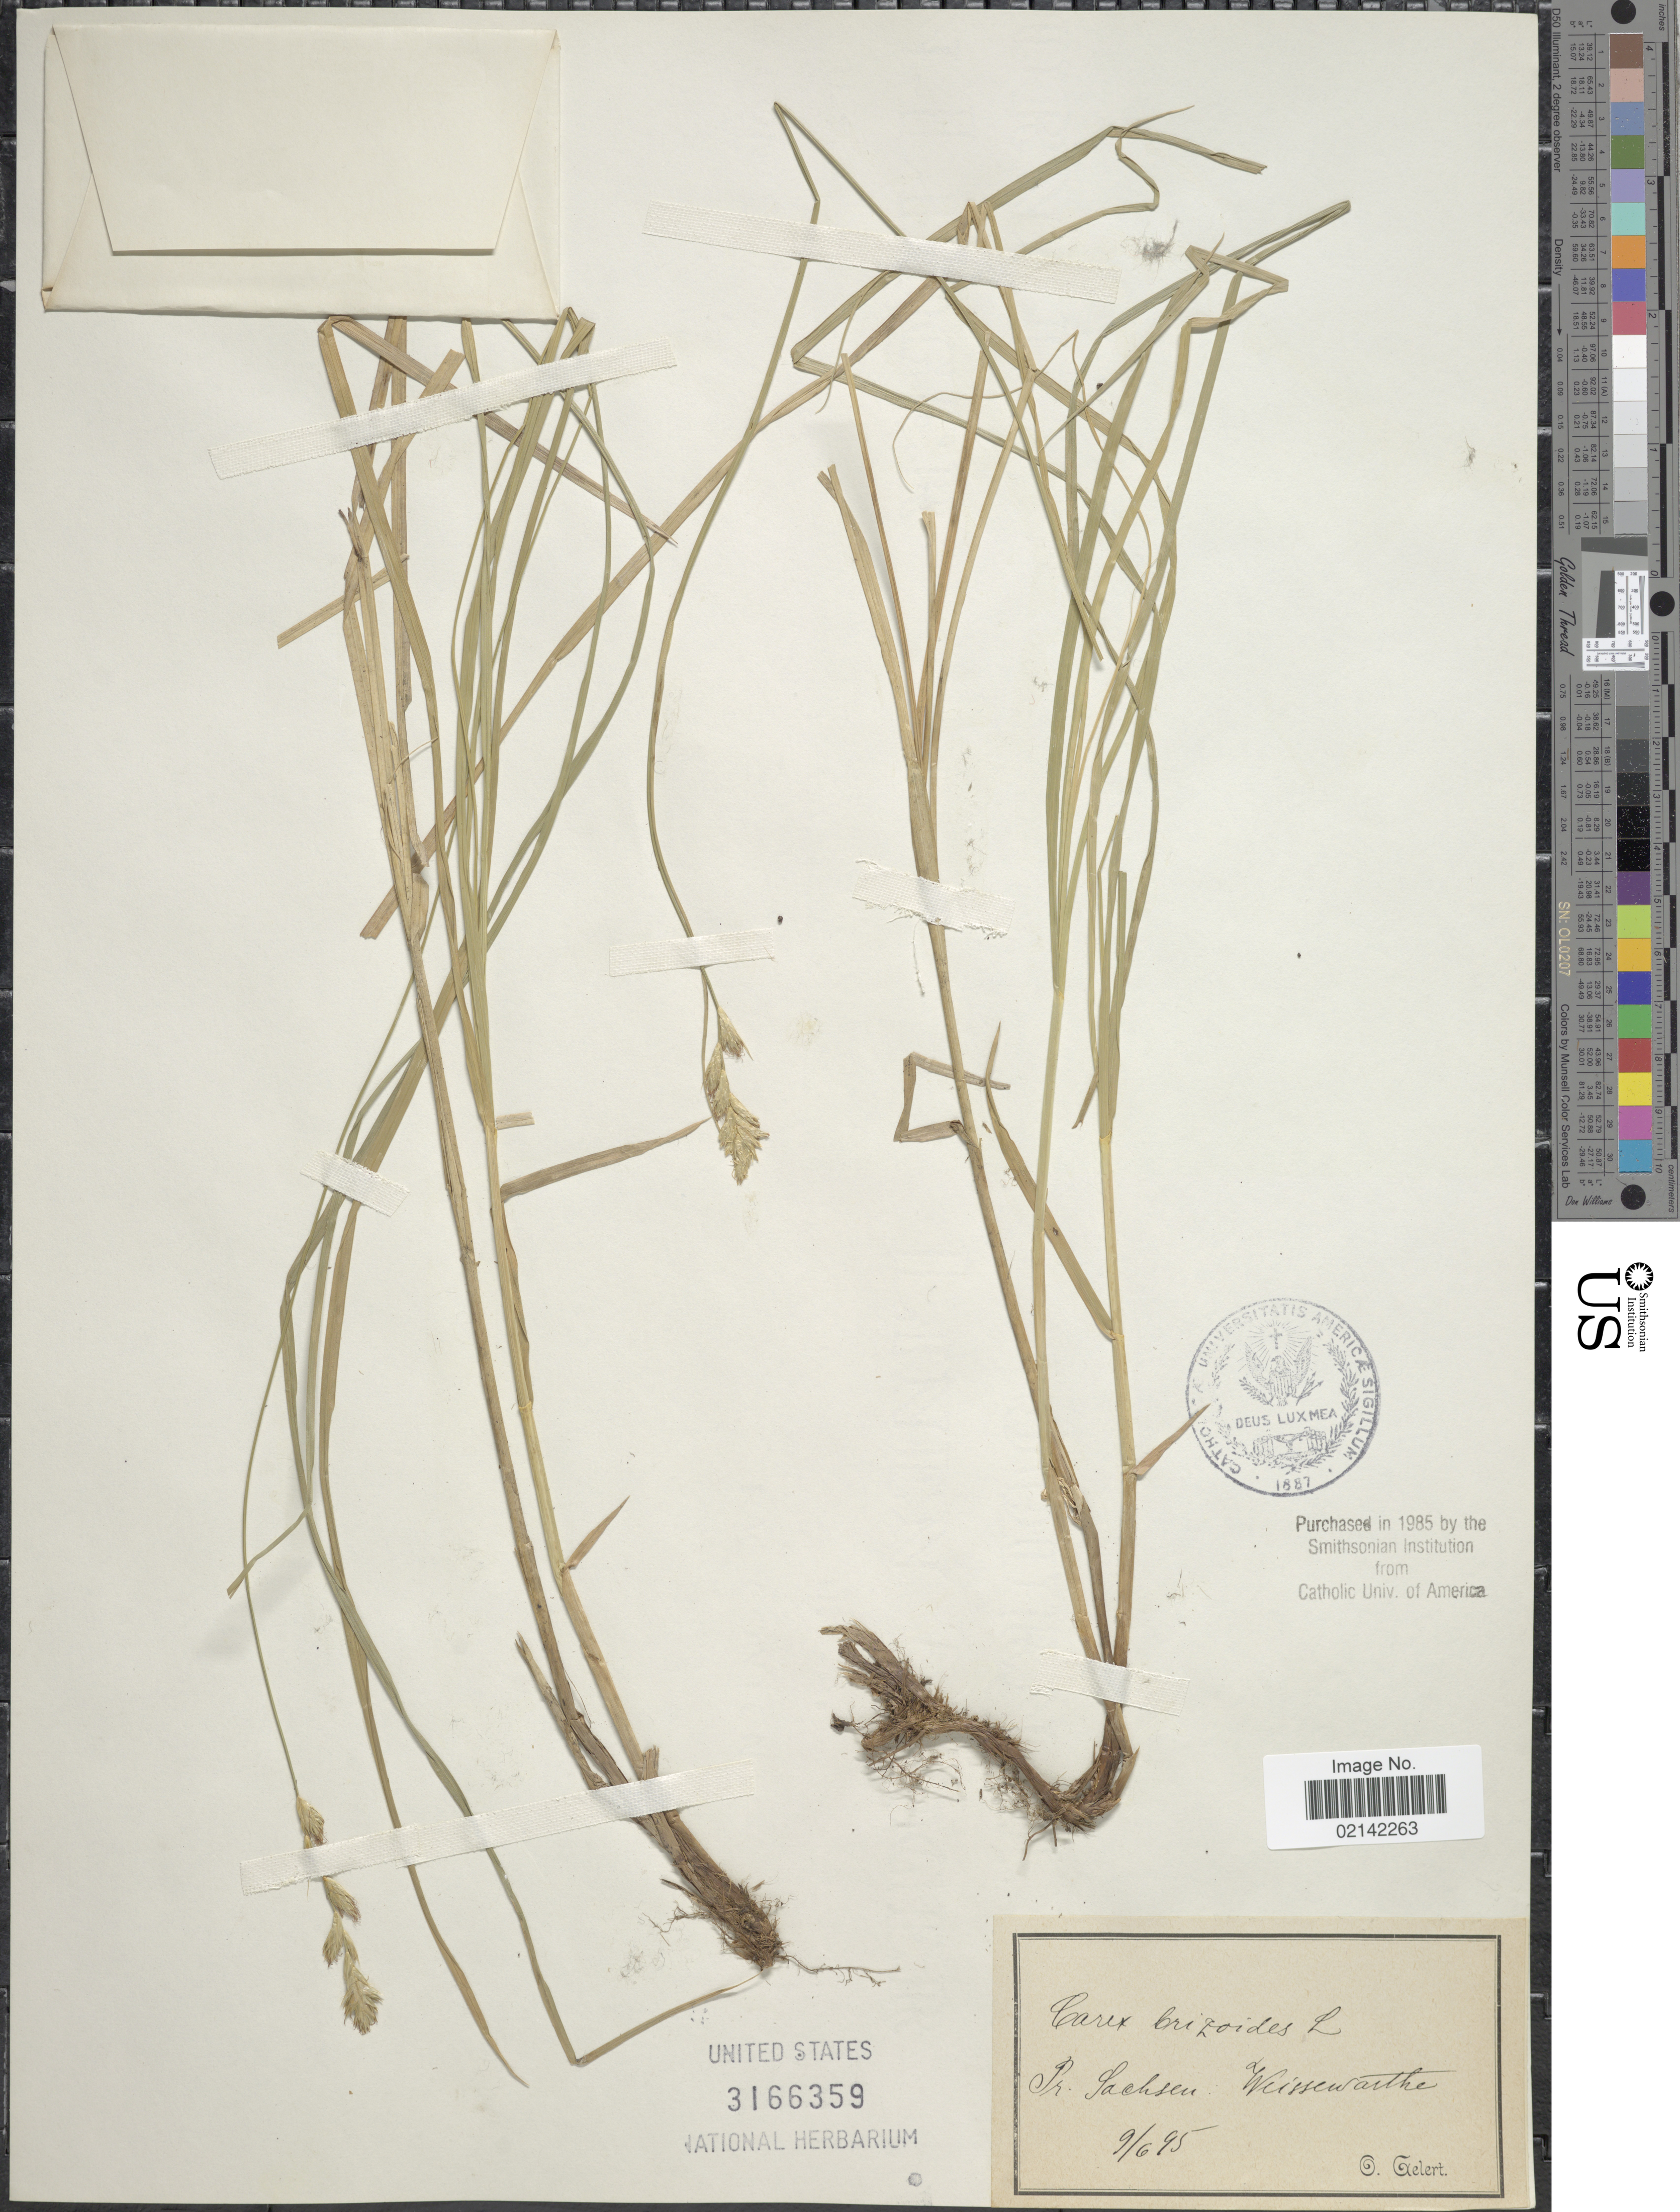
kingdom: Plantae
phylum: Tracheophyta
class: Liliopsida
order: Poales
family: Cyperaceae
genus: Carex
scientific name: Carex brizoides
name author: L.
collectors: O. Gelert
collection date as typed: Transcribed d/m/y: 9/6/95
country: Germany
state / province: Sachsen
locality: Weissewarthe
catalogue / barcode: US 3166359